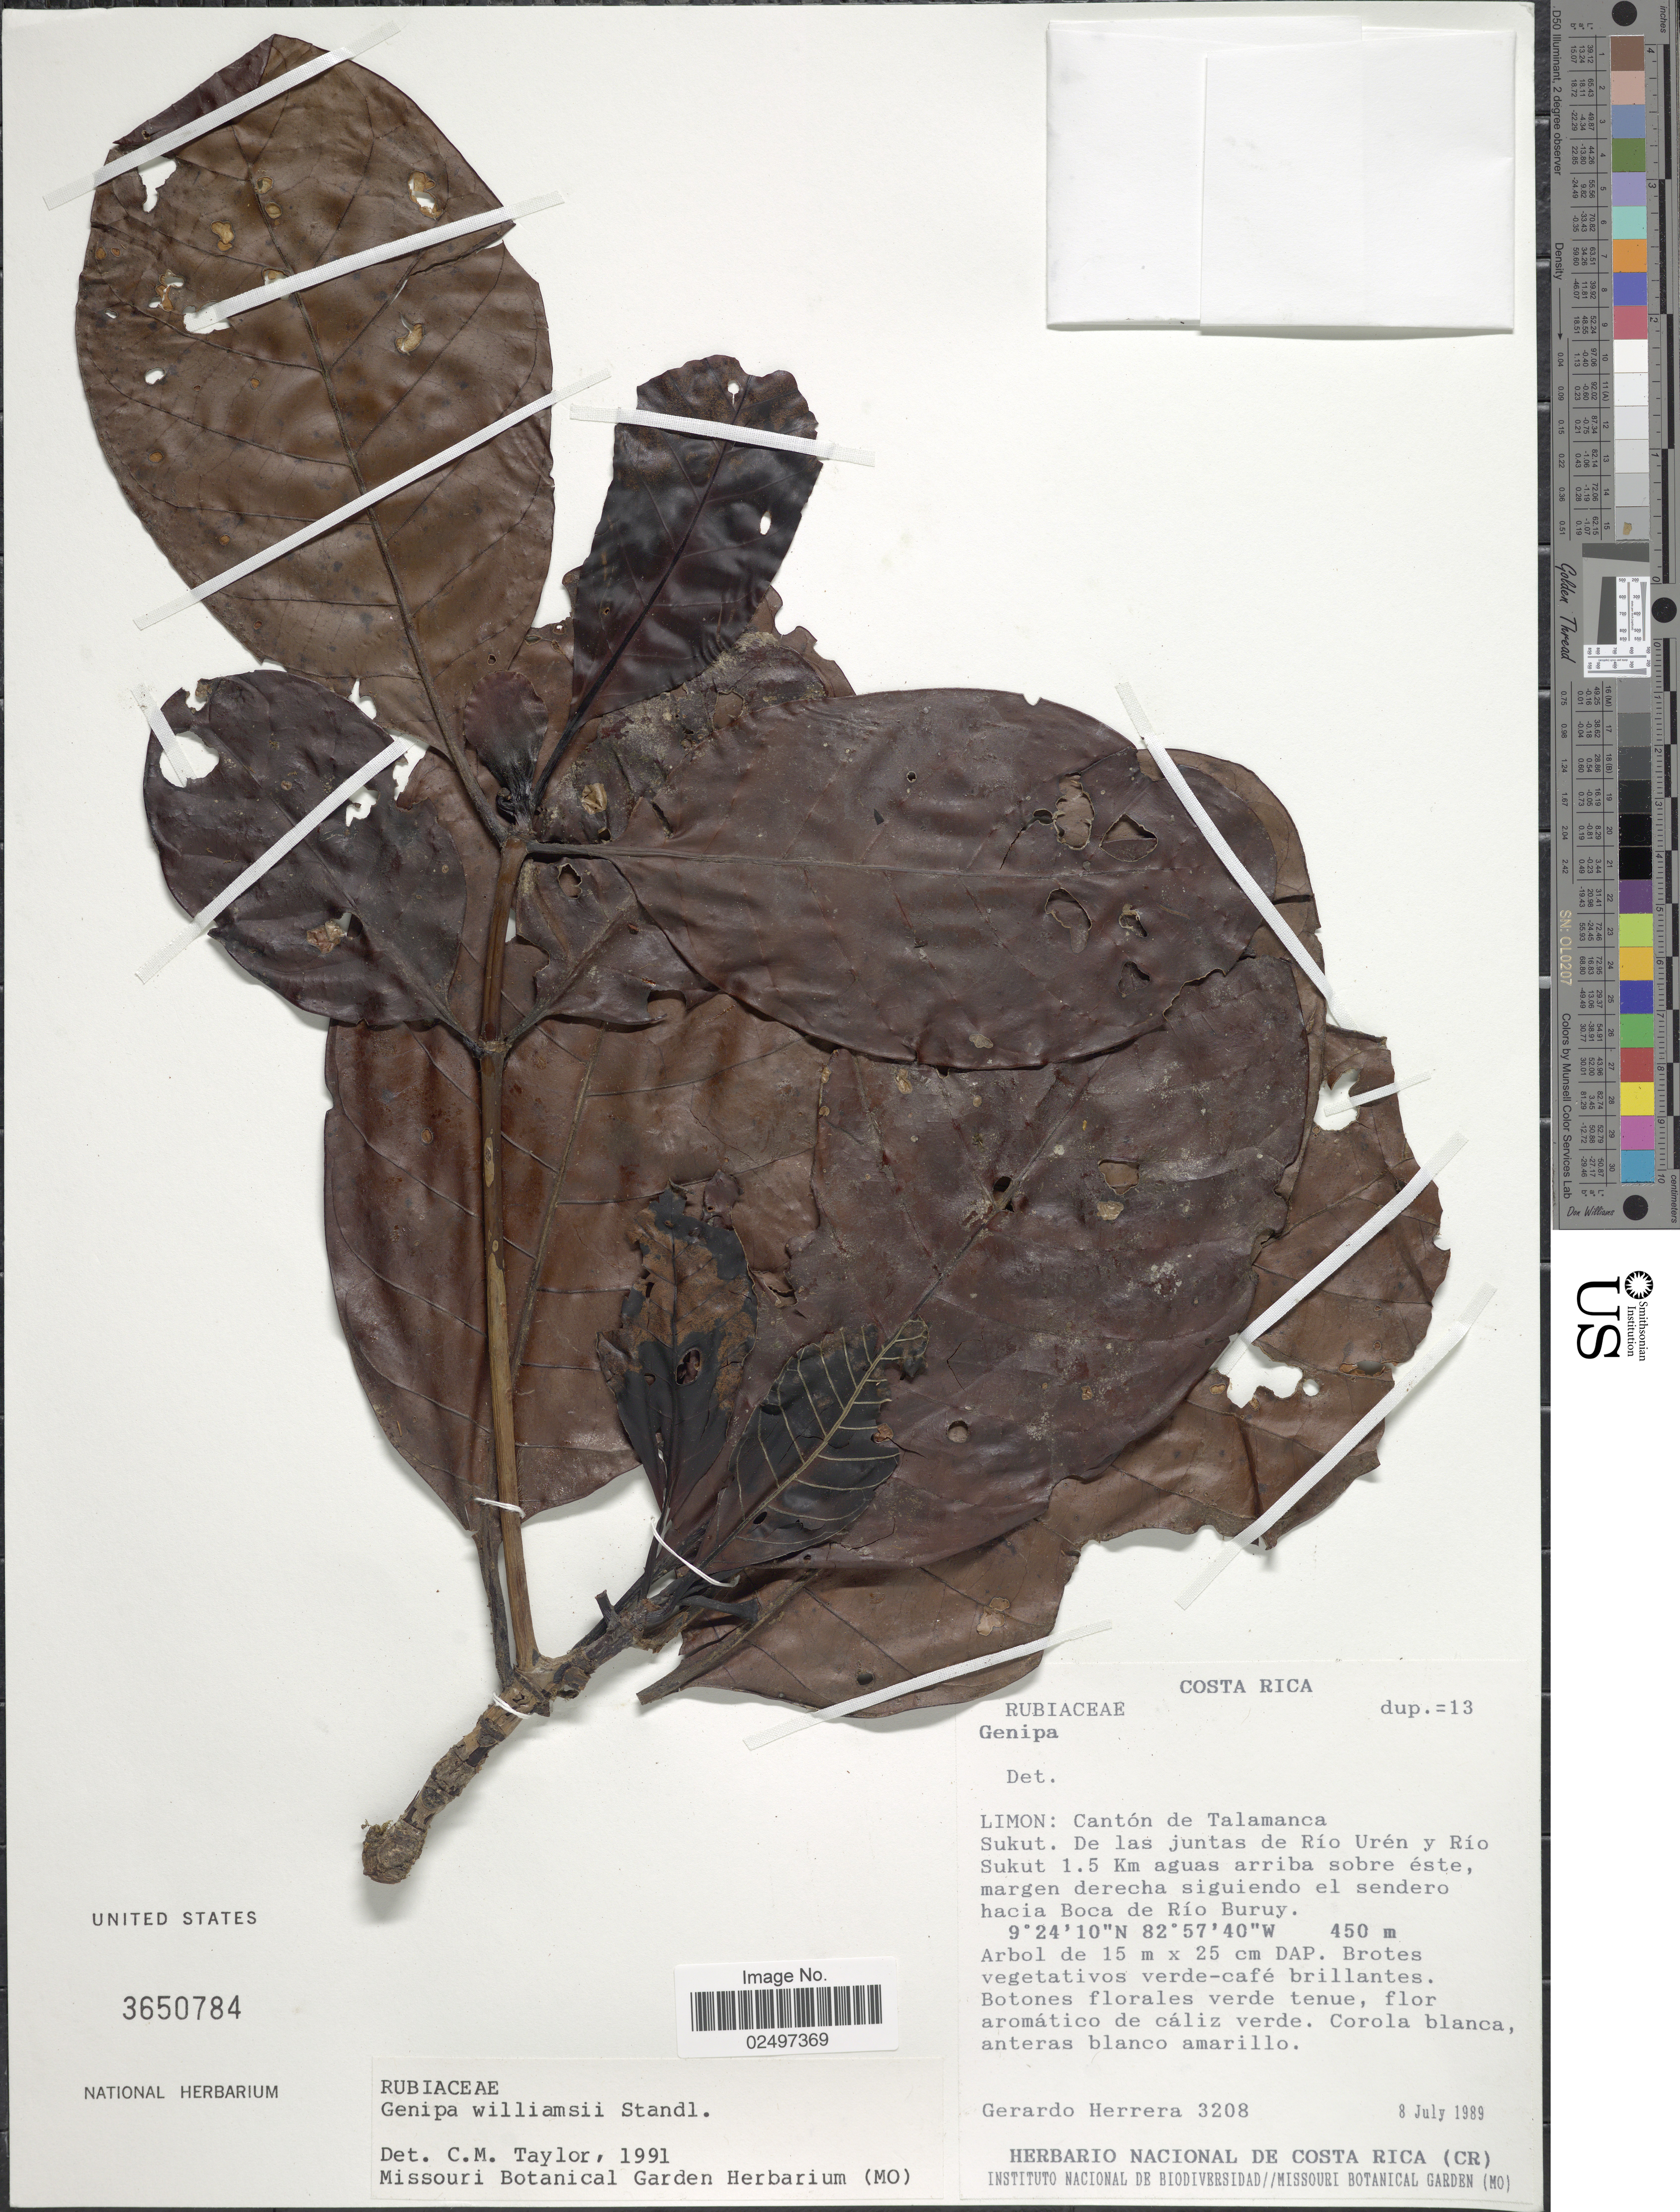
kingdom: Plantae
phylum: Tracheophyta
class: Magnoliopsida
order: Gentianales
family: Rubiaceae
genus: Genipa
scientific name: Genipa williamsii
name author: Standl.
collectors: G. Herrera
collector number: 3208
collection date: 1989-07-08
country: Costa Rica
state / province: Limón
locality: Canton de Talamanca. Sukut. De las juntas de Rio Uren y Rio Sukut 1.5 Km aguas arriba sobre este, margen derecha siguiendo el sendero hacia Boca de Rio Buruy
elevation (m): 450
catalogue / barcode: US 3650784